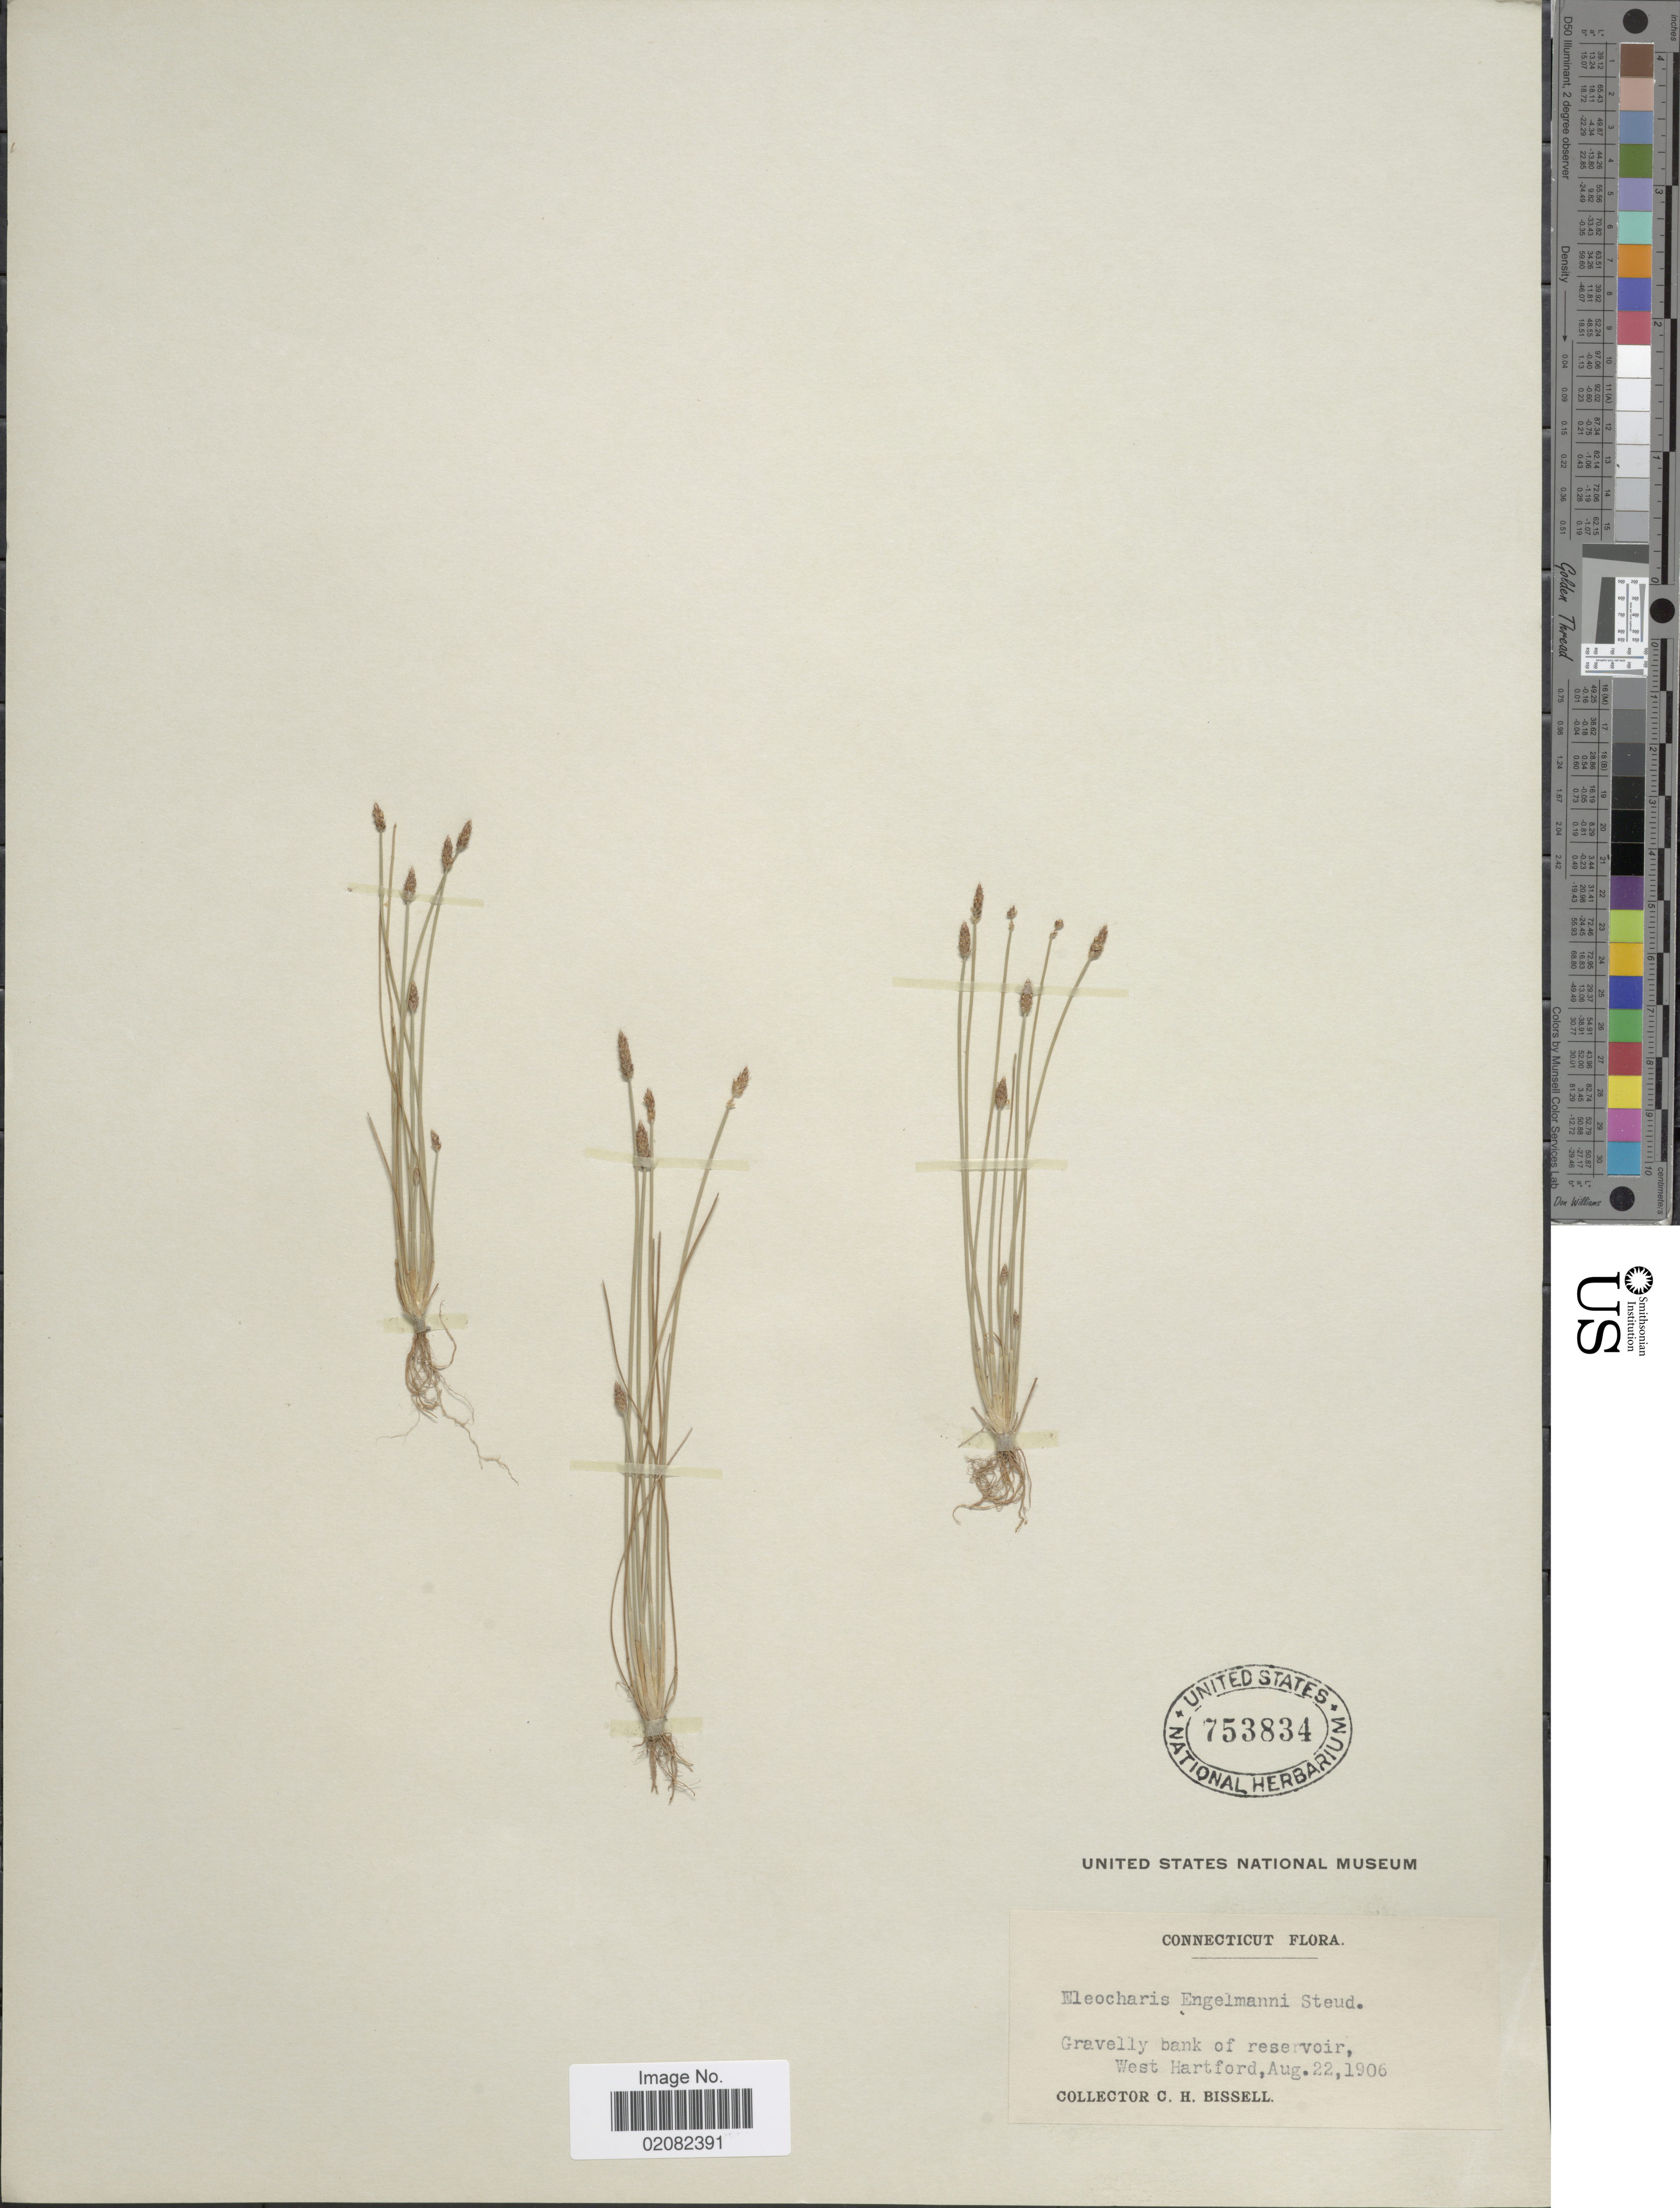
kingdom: Plantae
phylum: Tracheophyta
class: Liliopsida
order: Poales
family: Cyperaceae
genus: Eleocharis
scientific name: Eleocharis engelmannii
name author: Steud.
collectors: C. Bissell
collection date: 1906-08-22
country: United States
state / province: Connecticut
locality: West Hartford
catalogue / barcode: US 753834